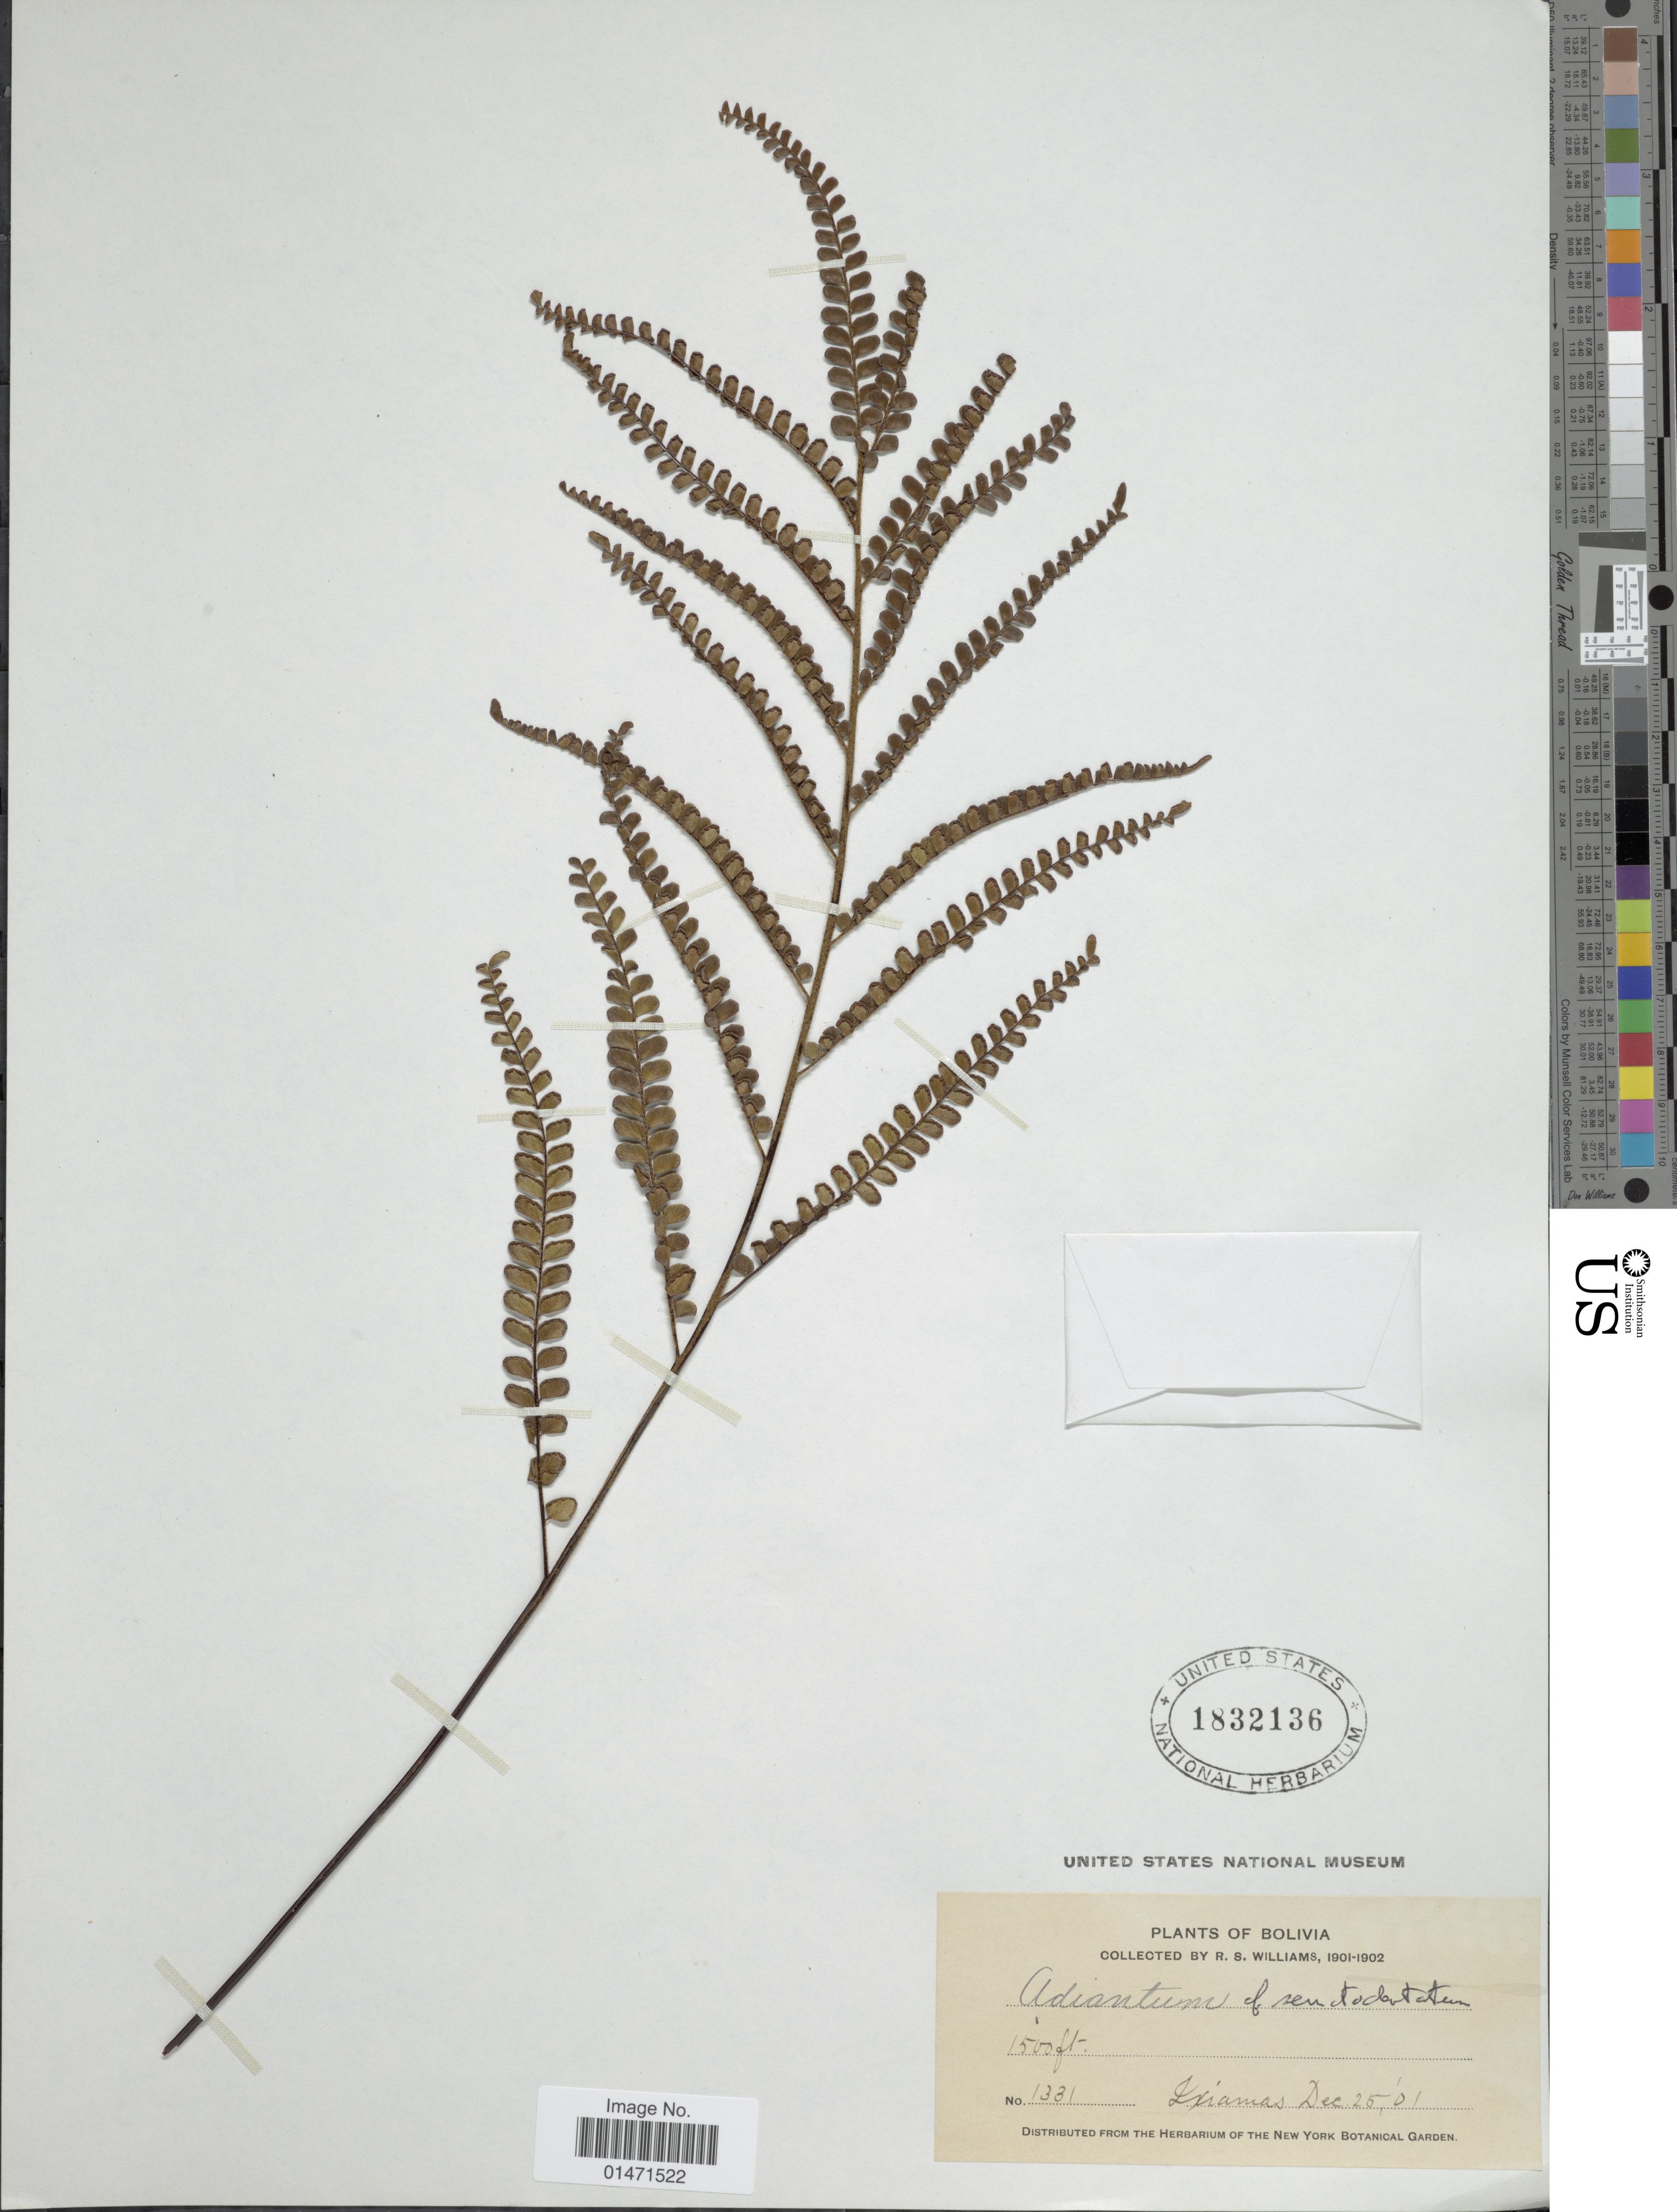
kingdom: Plantae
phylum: Tracheophyta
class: Polypodiopsida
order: Polypodiales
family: Pteridaceae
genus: Adiantum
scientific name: Adiantum serratodentatum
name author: Humb. & Bonpl. ex Willd.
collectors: R. S. Williams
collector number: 1331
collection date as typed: Dec. 25, 1901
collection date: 1901-12-25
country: Bolivia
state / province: La Paz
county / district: Iturralde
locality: Ixiamas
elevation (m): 457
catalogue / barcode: US 1832136